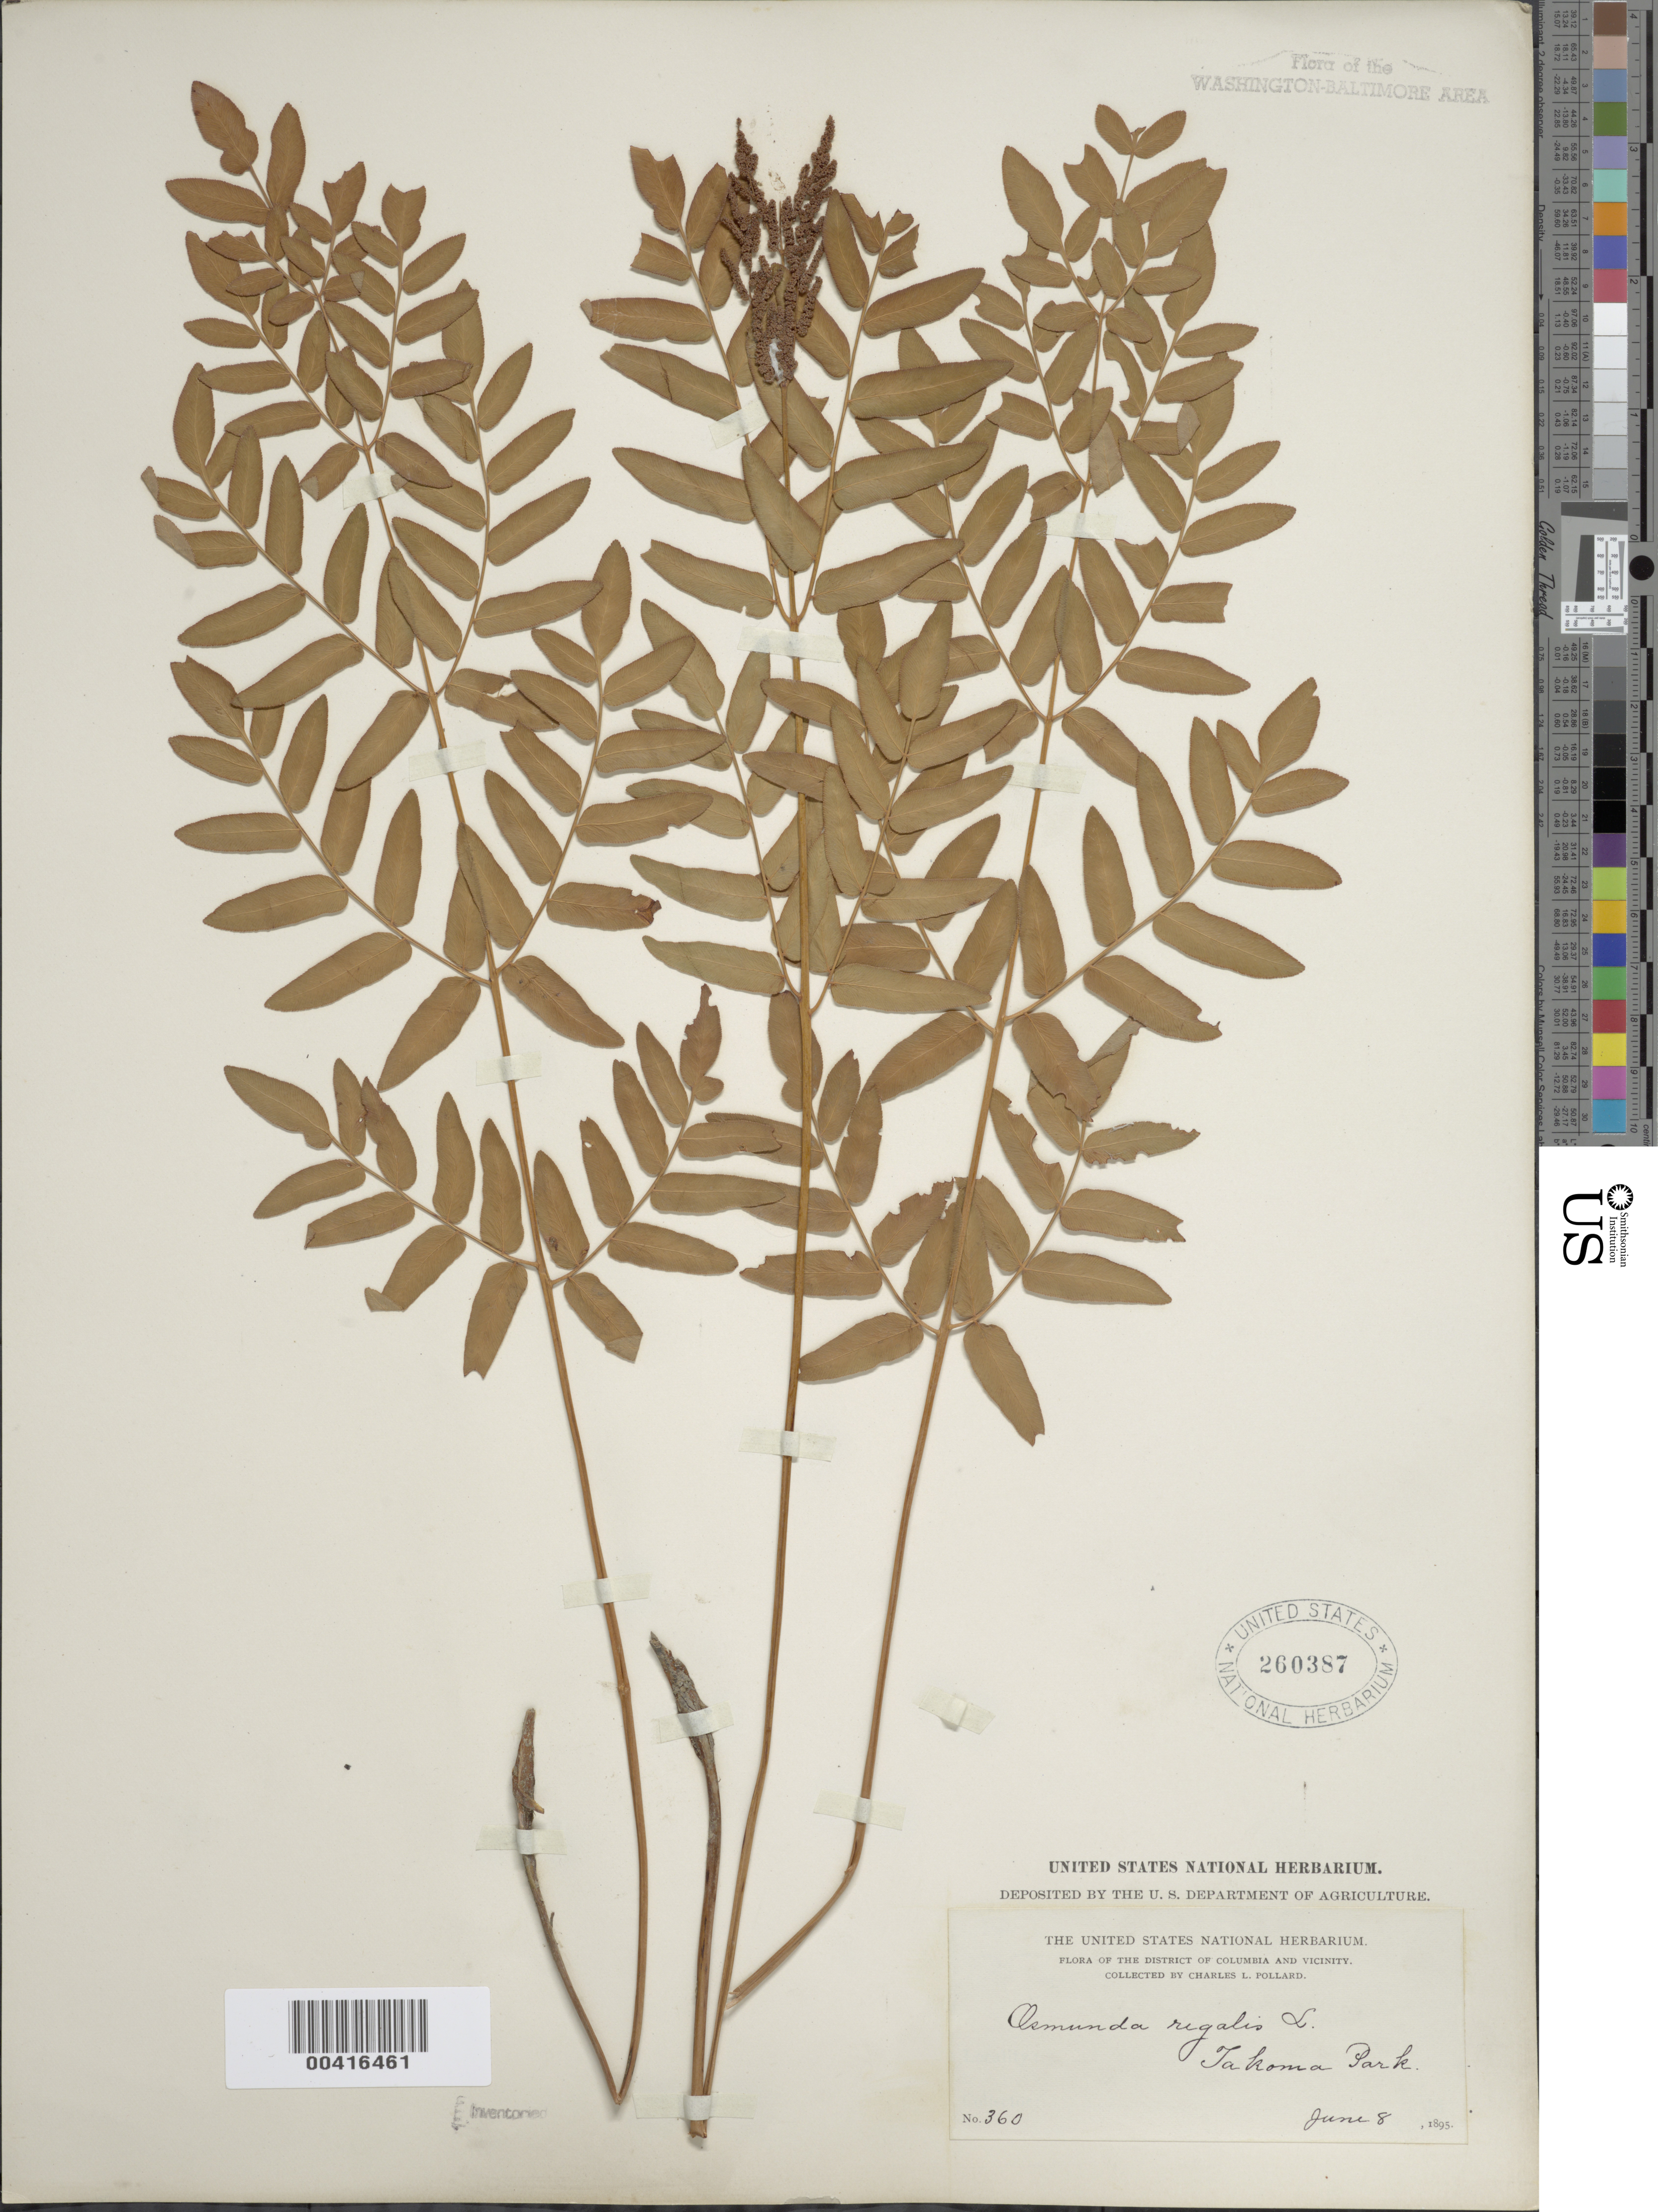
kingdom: Plantae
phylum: Tracheophyta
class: Polypodiopsida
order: Osmundales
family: Osmundaceae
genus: Osmunda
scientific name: Osmunda regalis var. spectabilis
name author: (Willd.) A. Gray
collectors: C. L. Pollard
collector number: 360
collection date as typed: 08 Jun 1895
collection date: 1895-06-08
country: United States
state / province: Maryland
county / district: Montgomery / Prince George's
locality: Takoma Park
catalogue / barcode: US 260387